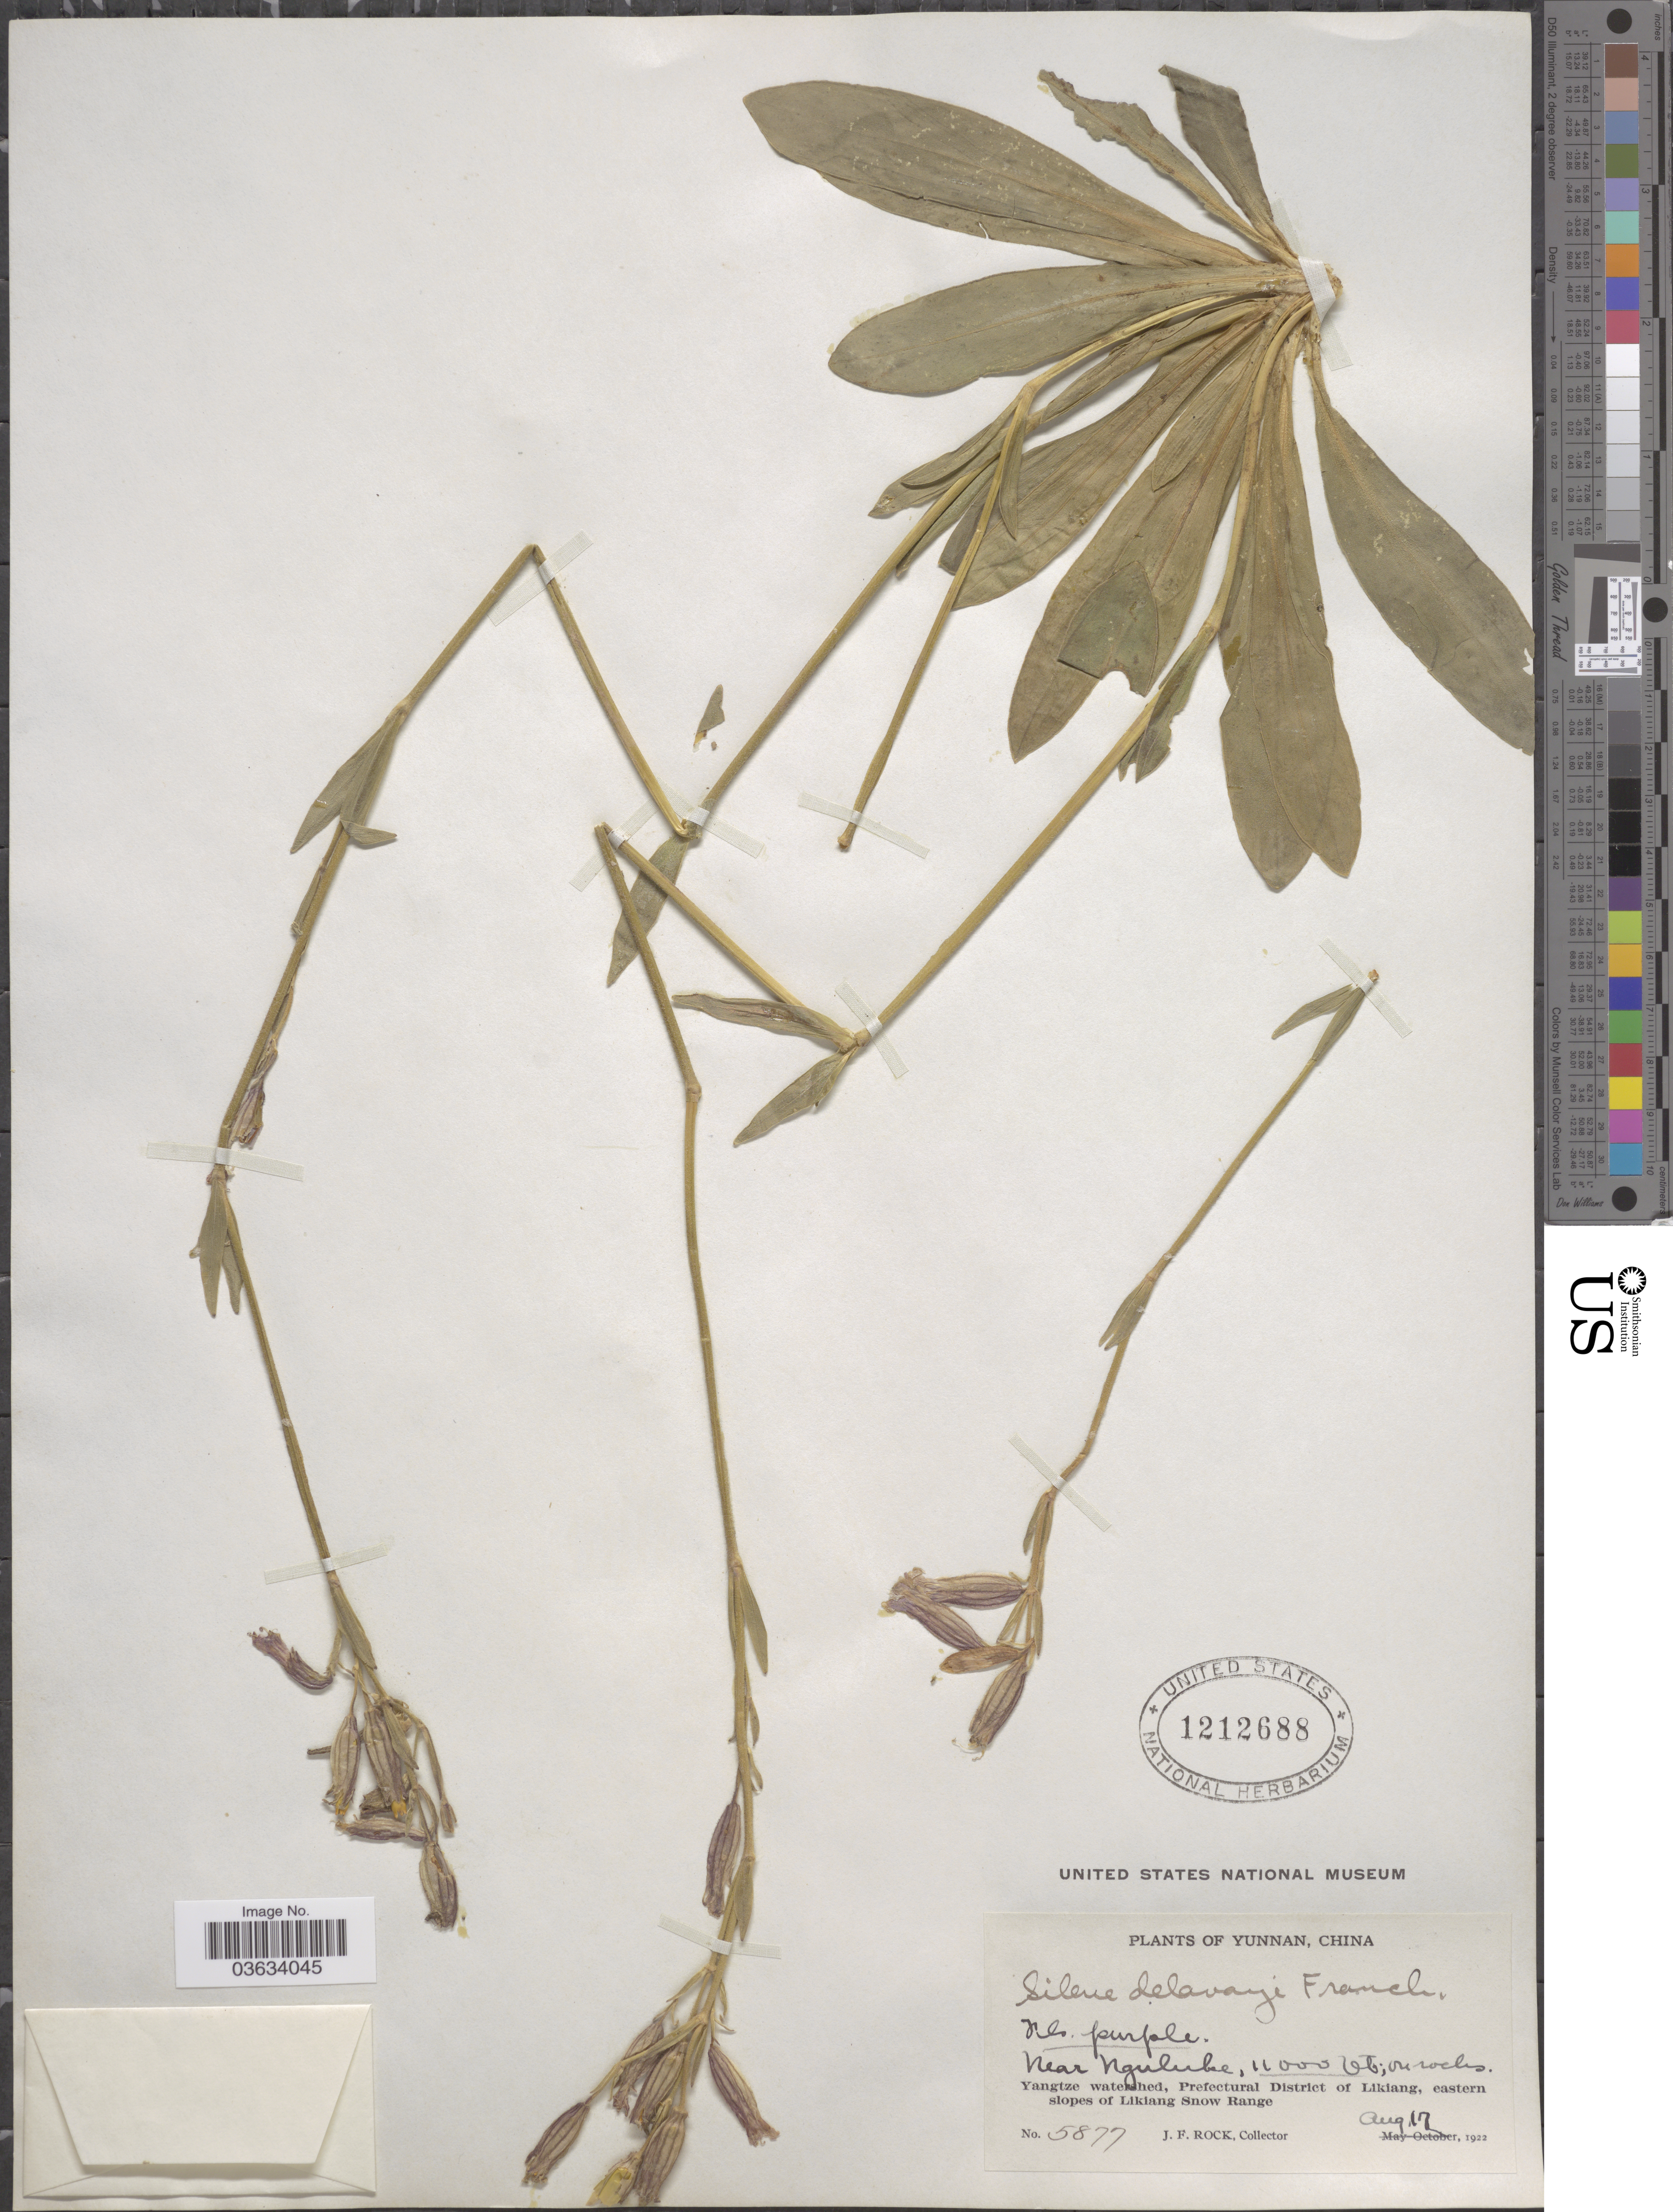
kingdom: Plantae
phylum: Tracheophyta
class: Magnoliopsida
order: Caryophyllales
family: Caryophyllaceae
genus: Silene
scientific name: Silene delavayi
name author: Franch.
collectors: J. Rock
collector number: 5877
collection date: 1922-08-17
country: China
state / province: Yunnan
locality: Near Nguluke. Yangtze watershed, Prefectural District of Likiang, eastern slopes of Likiang Snow Range.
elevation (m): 3353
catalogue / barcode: US 1212688